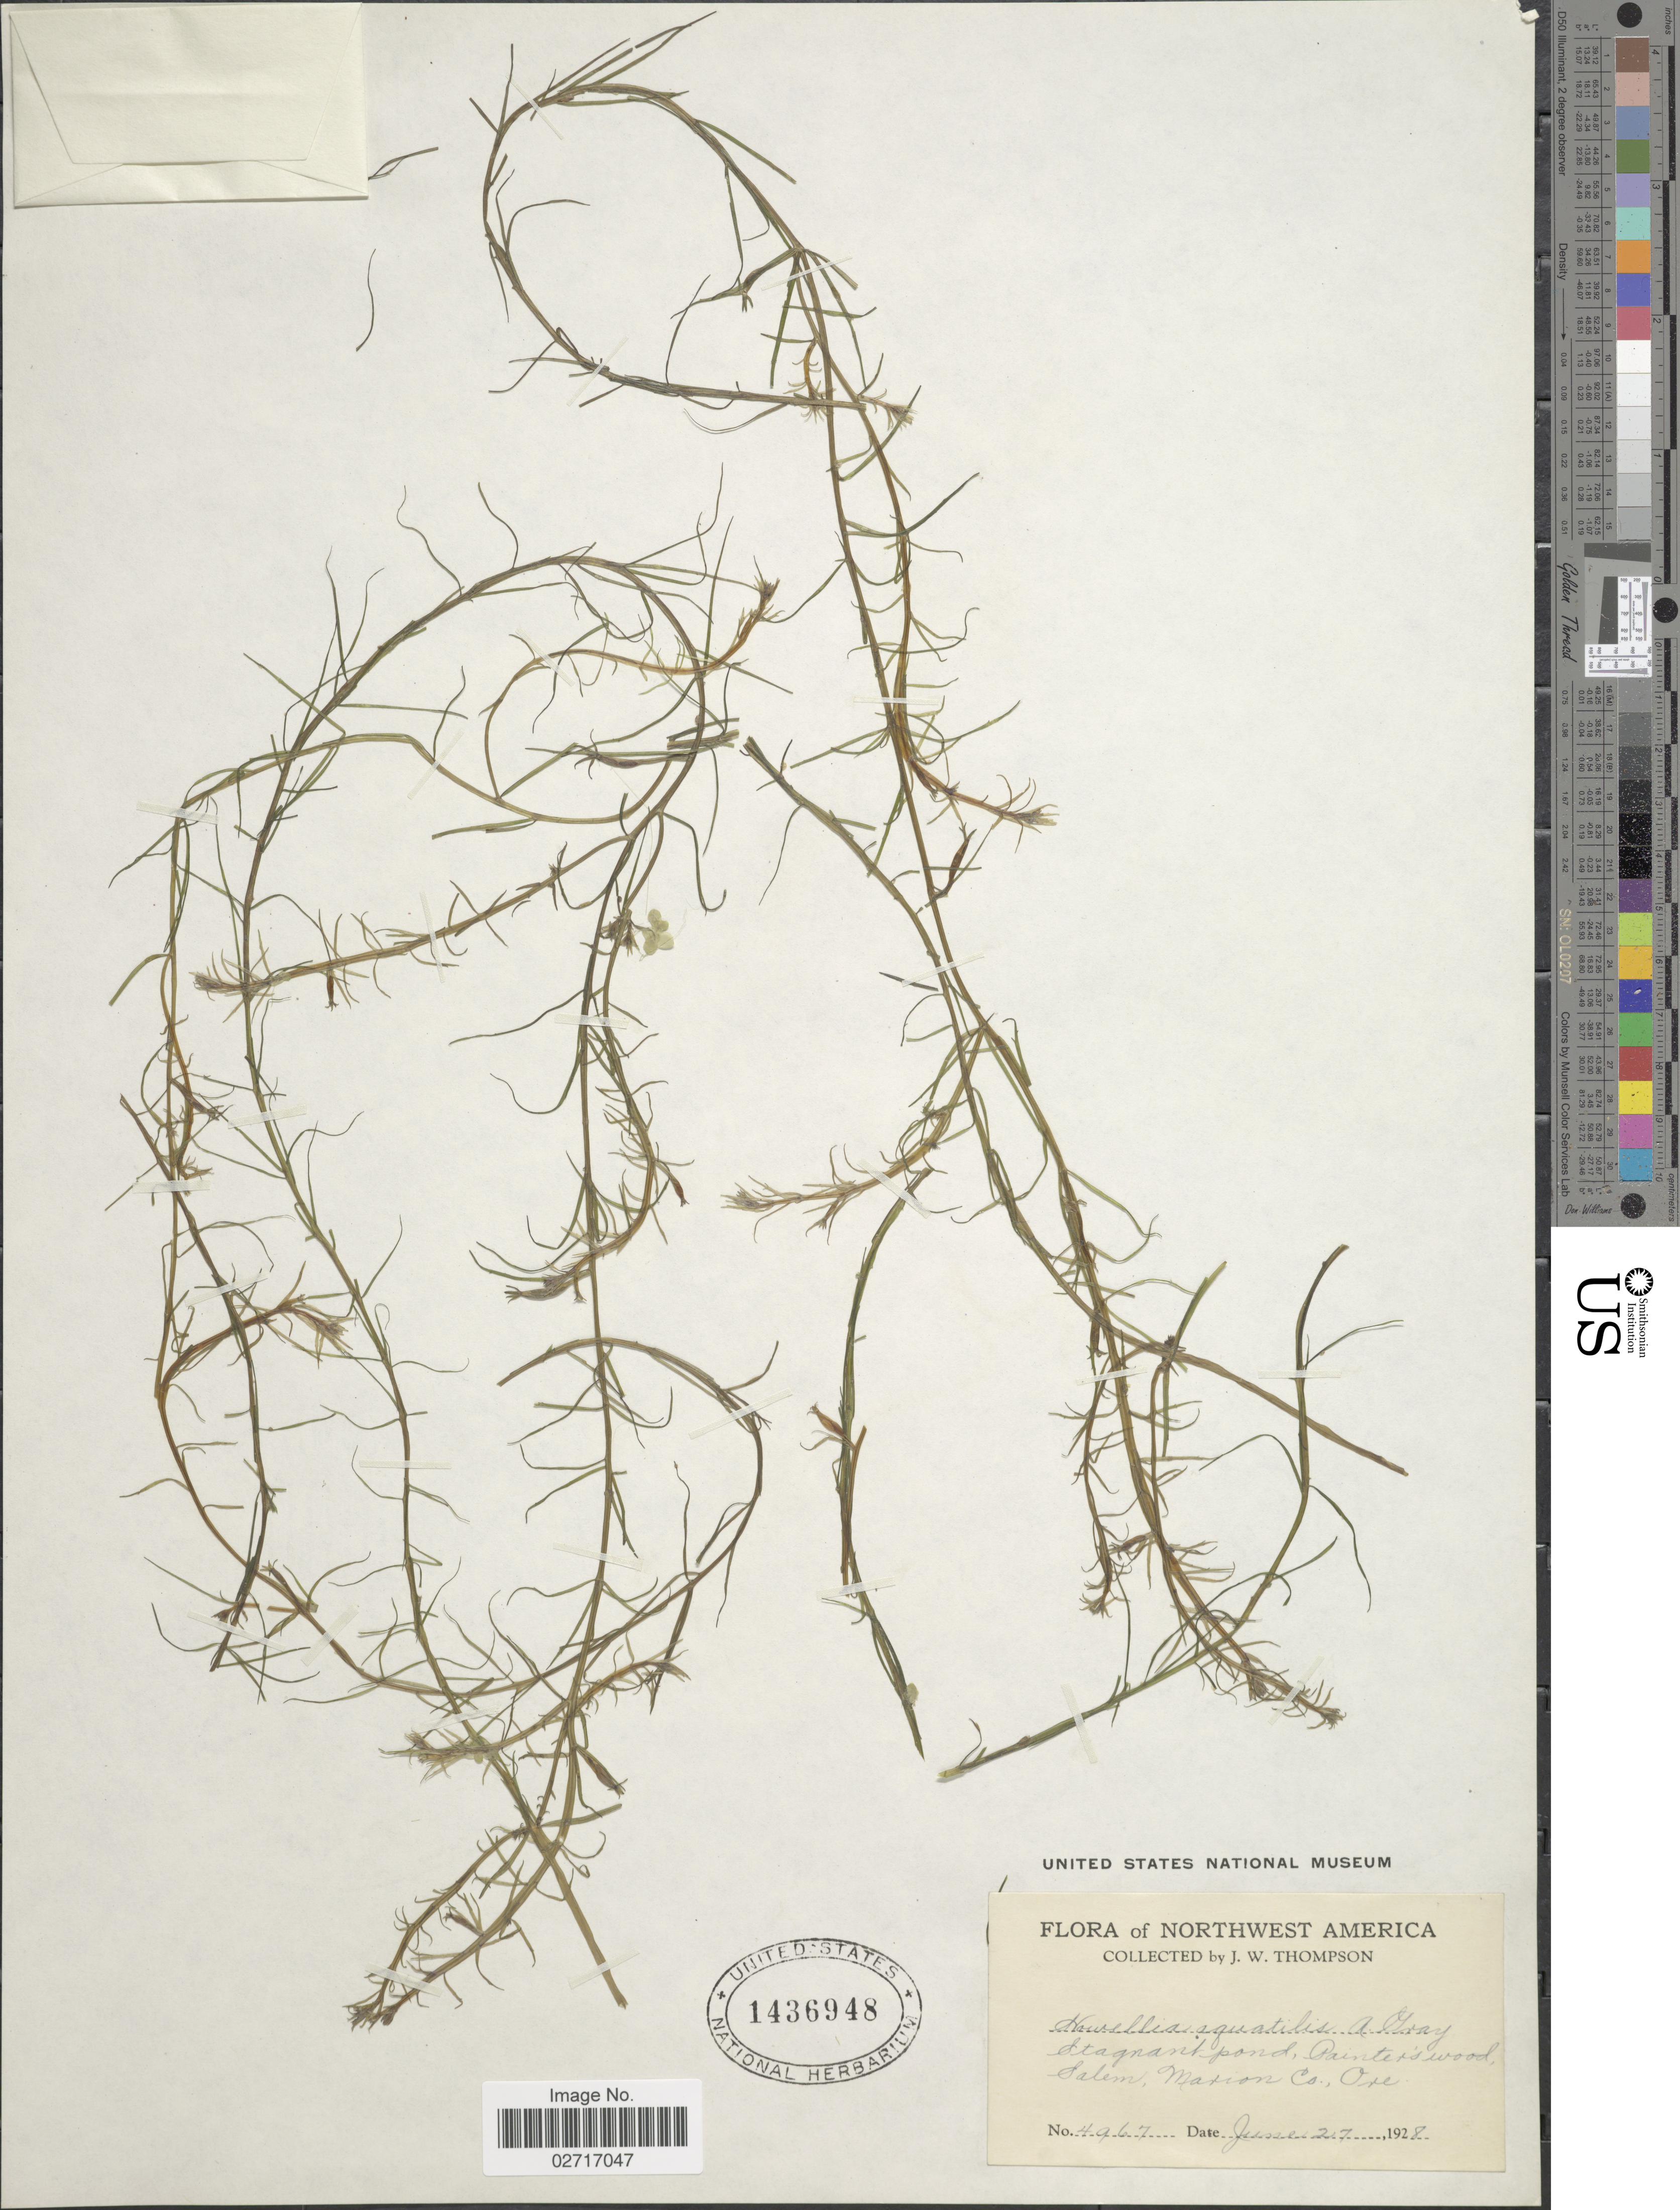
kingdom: Plantae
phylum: Tracheophyta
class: Magnoliopsida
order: Asterales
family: Campanulaceae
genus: Howellia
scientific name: Howellia aquatilis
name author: A. Gray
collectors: J. W. Thompson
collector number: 4967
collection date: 1928-06-27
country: United States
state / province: Oregon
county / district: Marion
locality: Stagnant pond, Painter's wood, Salem, Marion Co.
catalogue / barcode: US 1436948